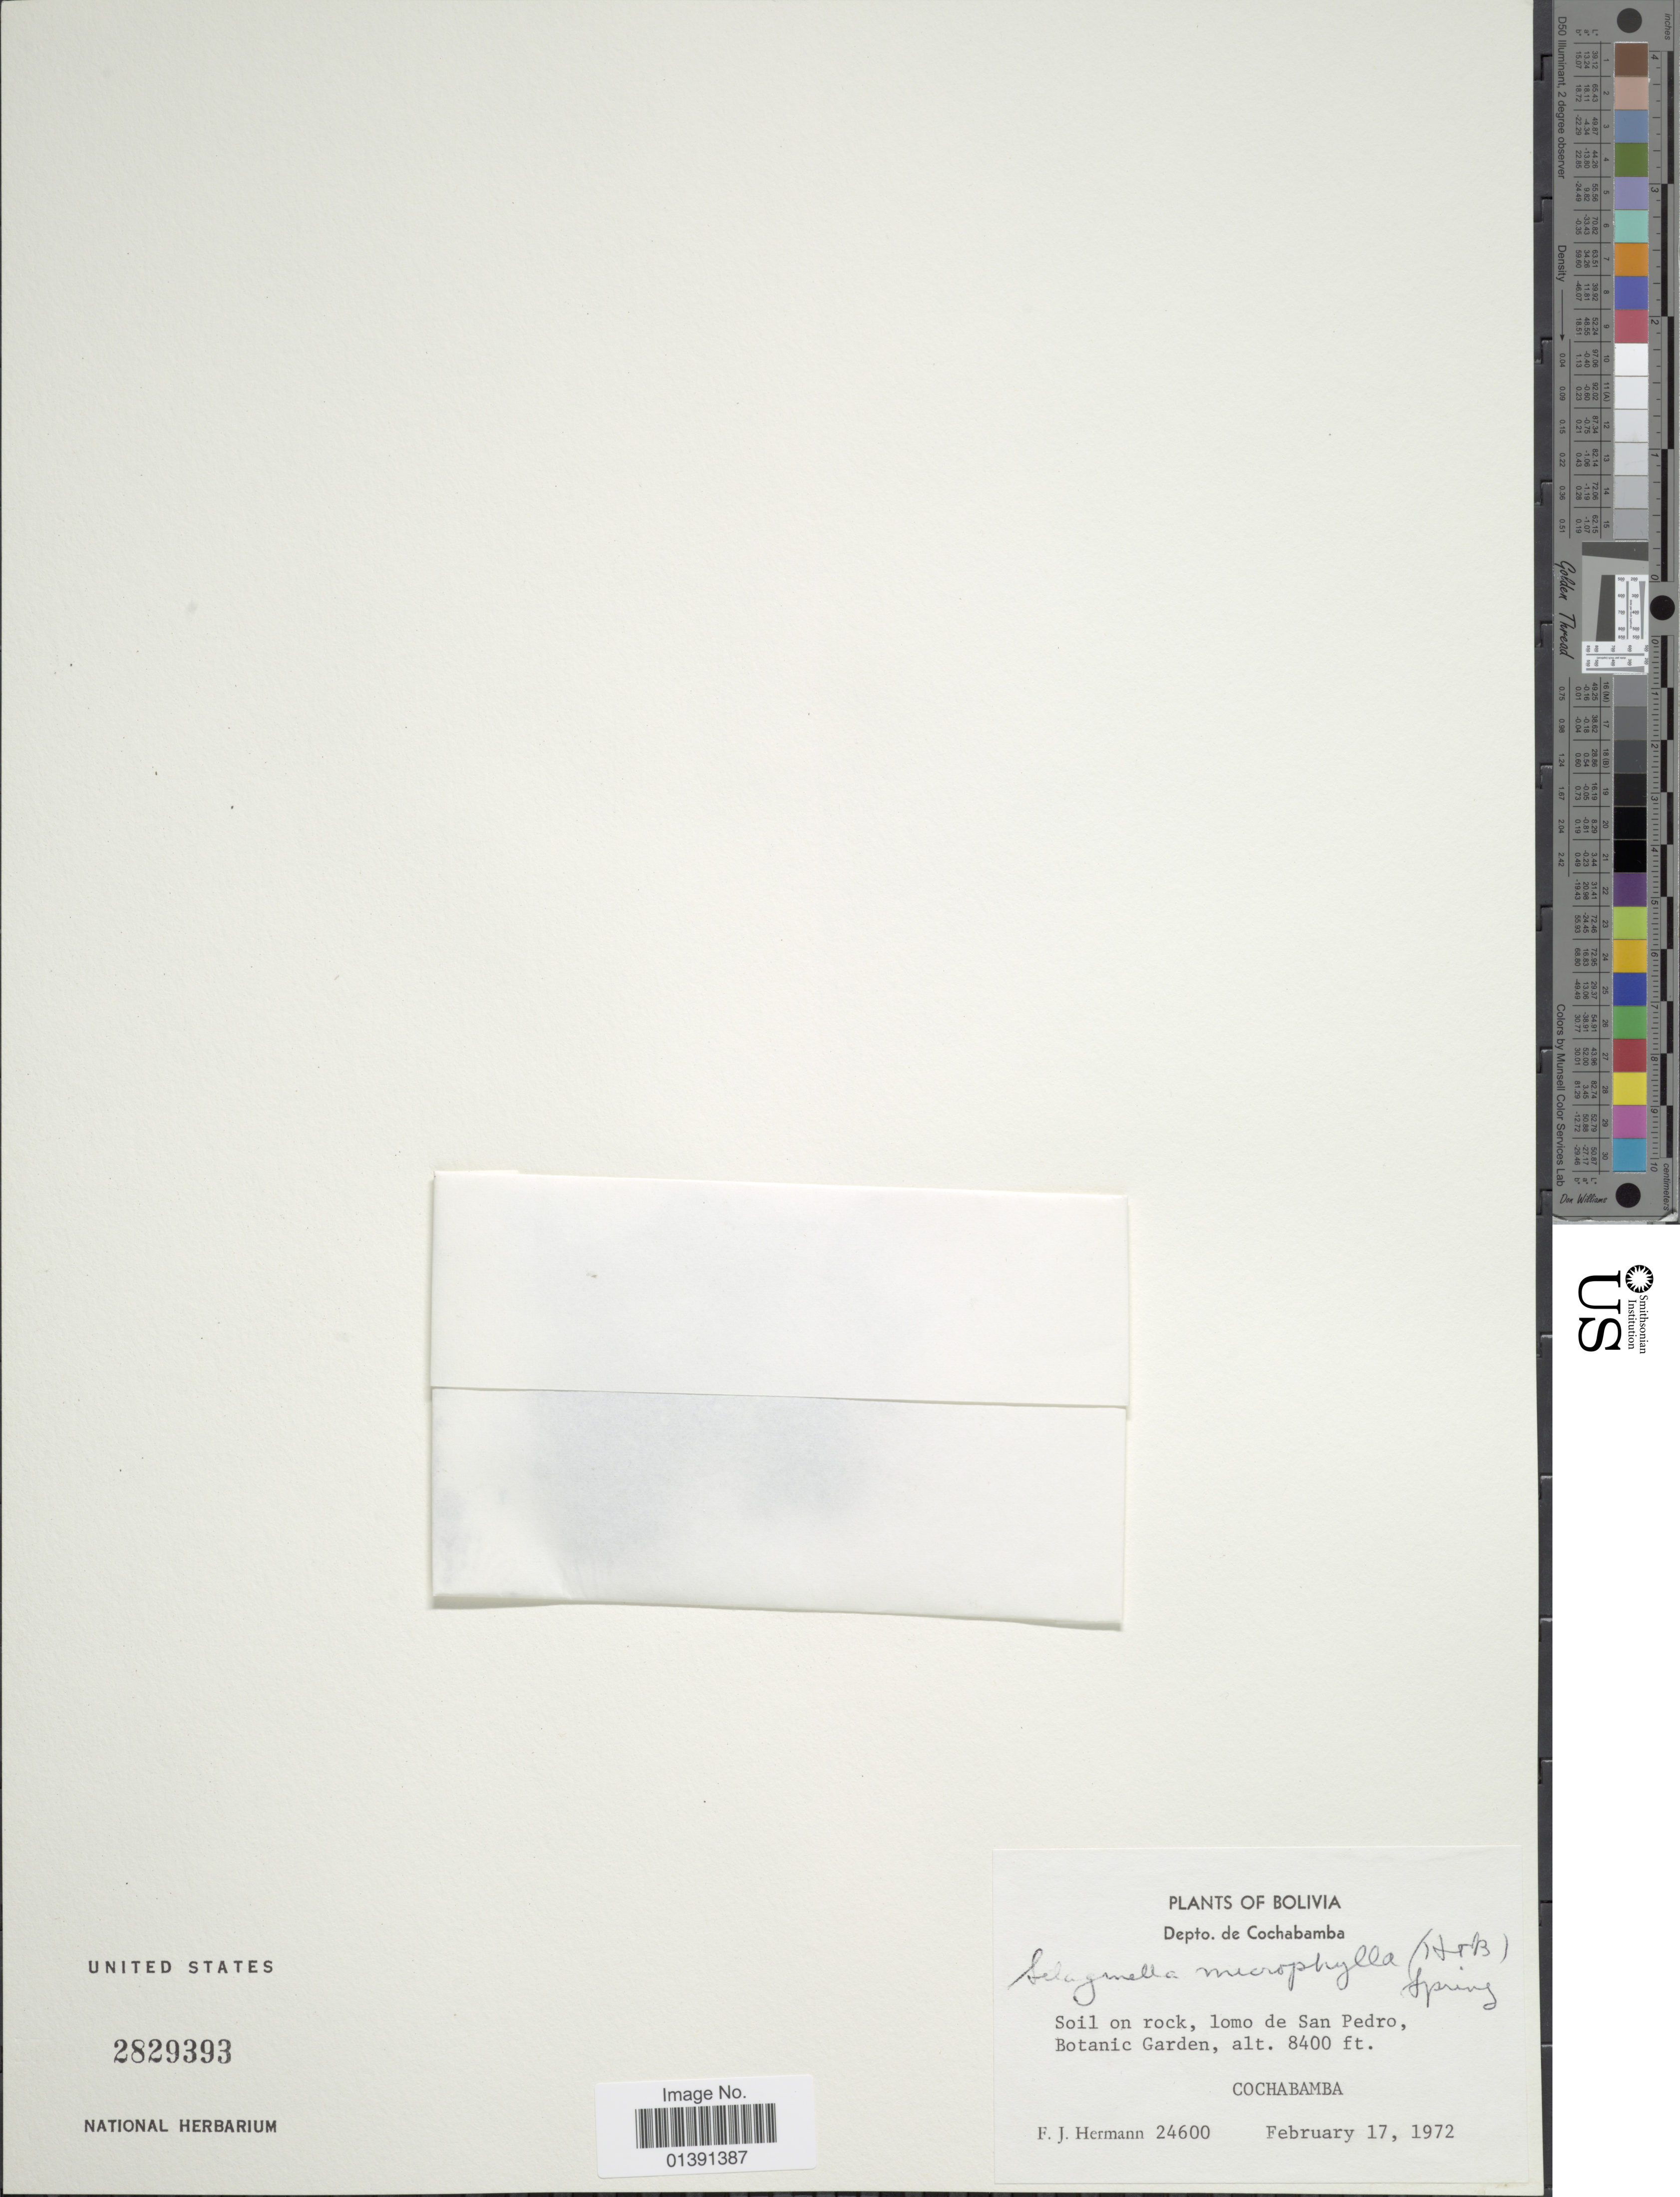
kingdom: Plantae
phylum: Tracheophyta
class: Lycopodiopsida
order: Selaginellales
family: Selaginellaceae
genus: Selaginella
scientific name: Selaginella microphylla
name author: (Kunth) Spring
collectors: F. J. Hermann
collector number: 24600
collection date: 1972-02-17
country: Bolivia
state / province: Cochabamba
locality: Soil on rock, lomo de San Pedro, Botanic Garden, Cochabamba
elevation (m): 2560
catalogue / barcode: US 2829393